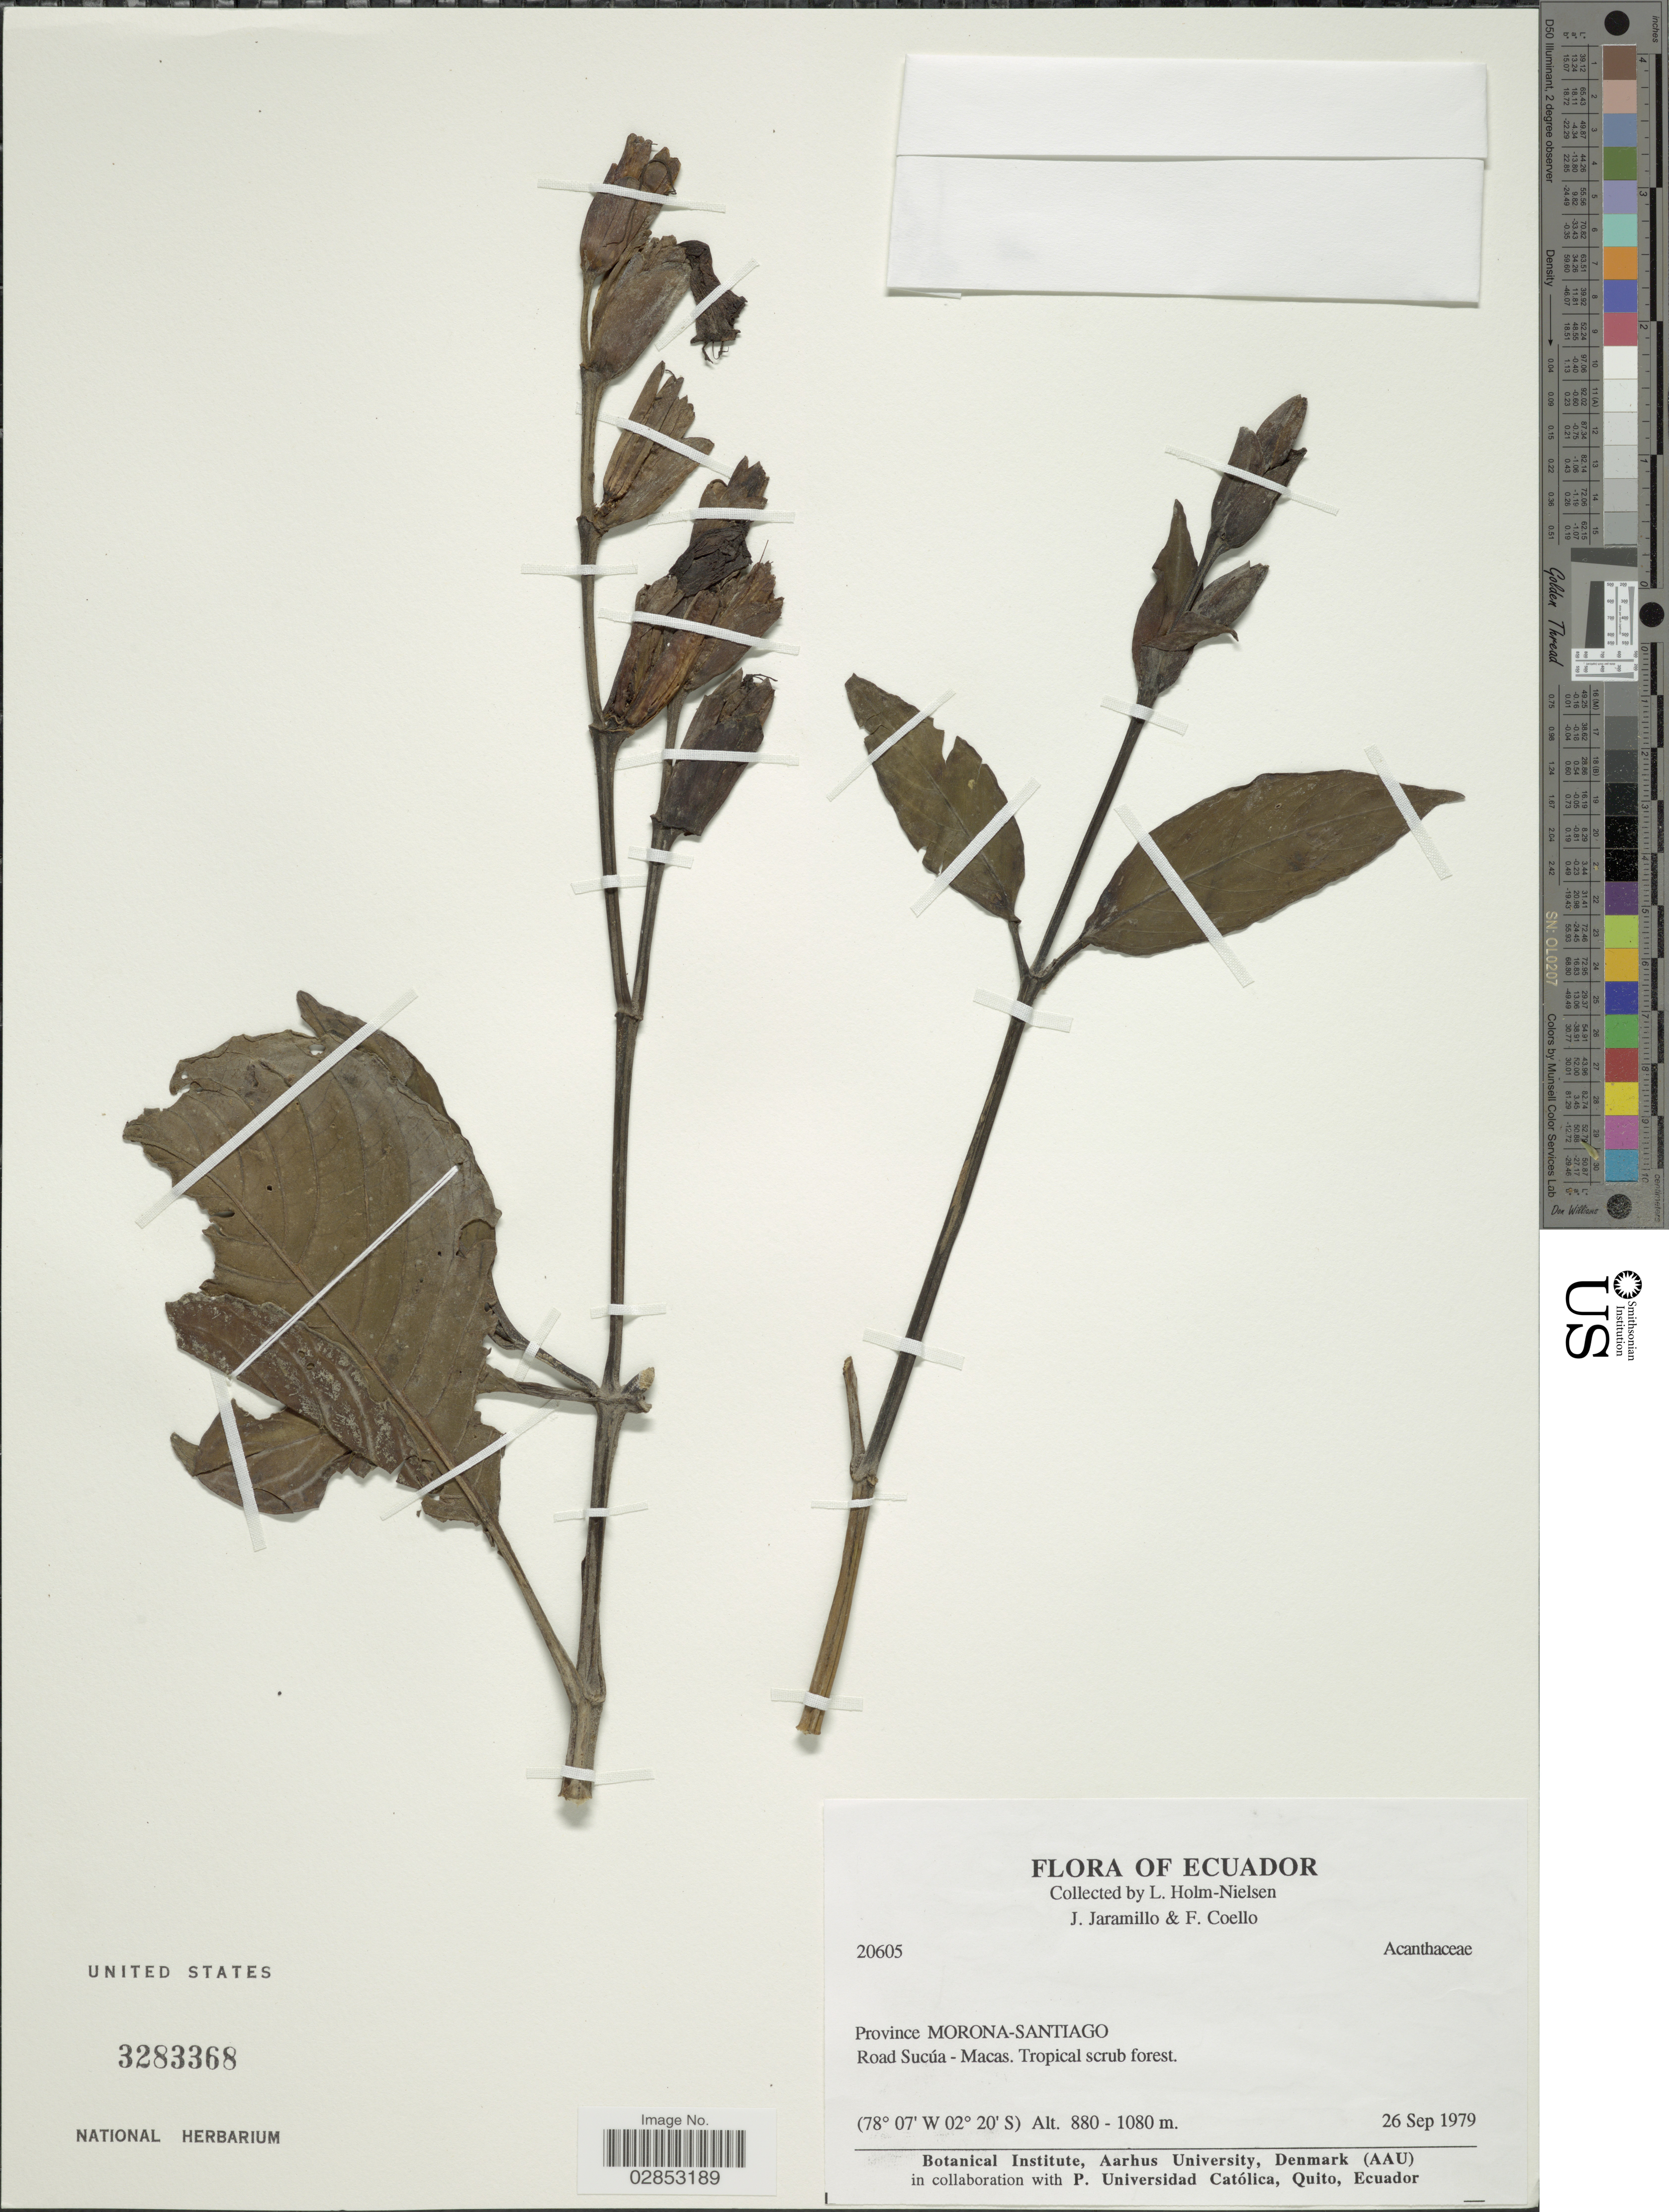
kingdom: Plantae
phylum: Tracheophyta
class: Magnoliopsida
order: Lamiales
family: Acanthaceae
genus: Sanchezia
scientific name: Sanchezia oblonga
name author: Ruiz & Pav.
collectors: L. Holm-Nielsen, J. Jaramillo & F. Coelho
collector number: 20605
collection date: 1979-09-26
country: Ecuador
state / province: Morona-Santiago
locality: Road Sucúa - Macas.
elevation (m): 880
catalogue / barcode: US 3283368